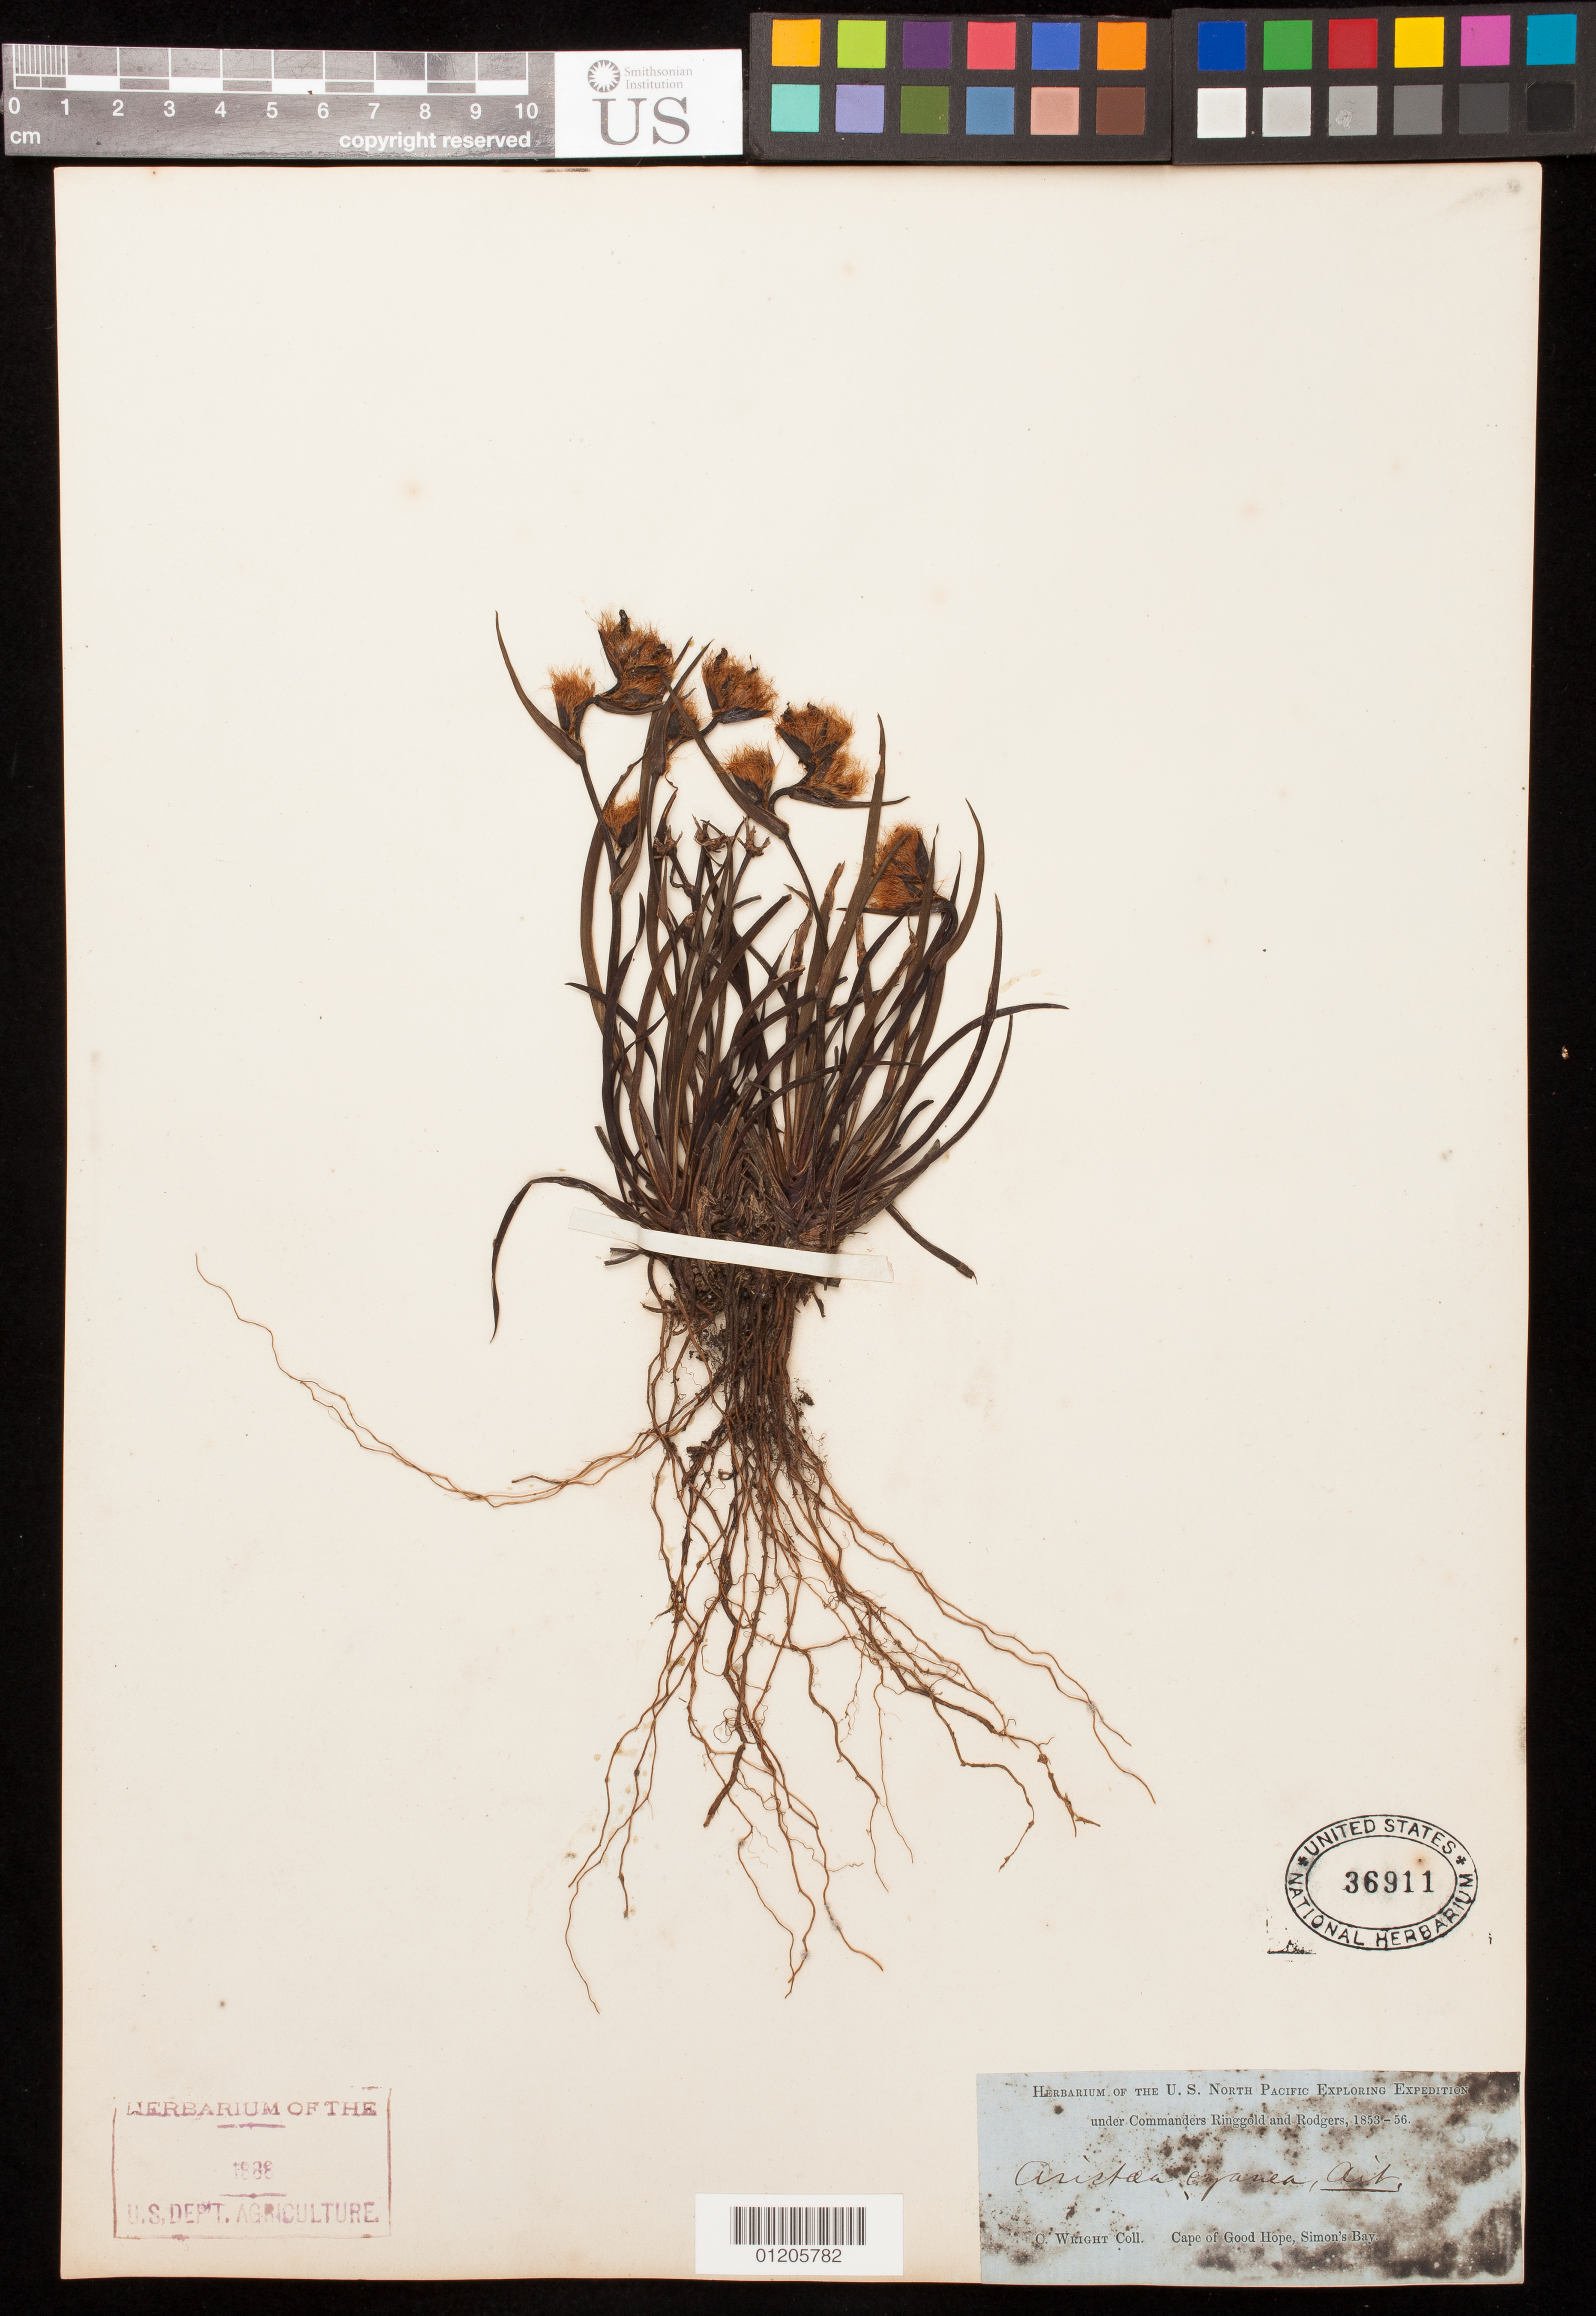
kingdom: Plantae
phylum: Tracheophyta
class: Liliopsida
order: Asparagales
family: Iridaceae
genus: Aristea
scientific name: Aristea cyanea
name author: Sol.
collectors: C. Wright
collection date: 1853/1856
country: South Africa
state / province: Western Cape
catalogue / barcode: US 36911